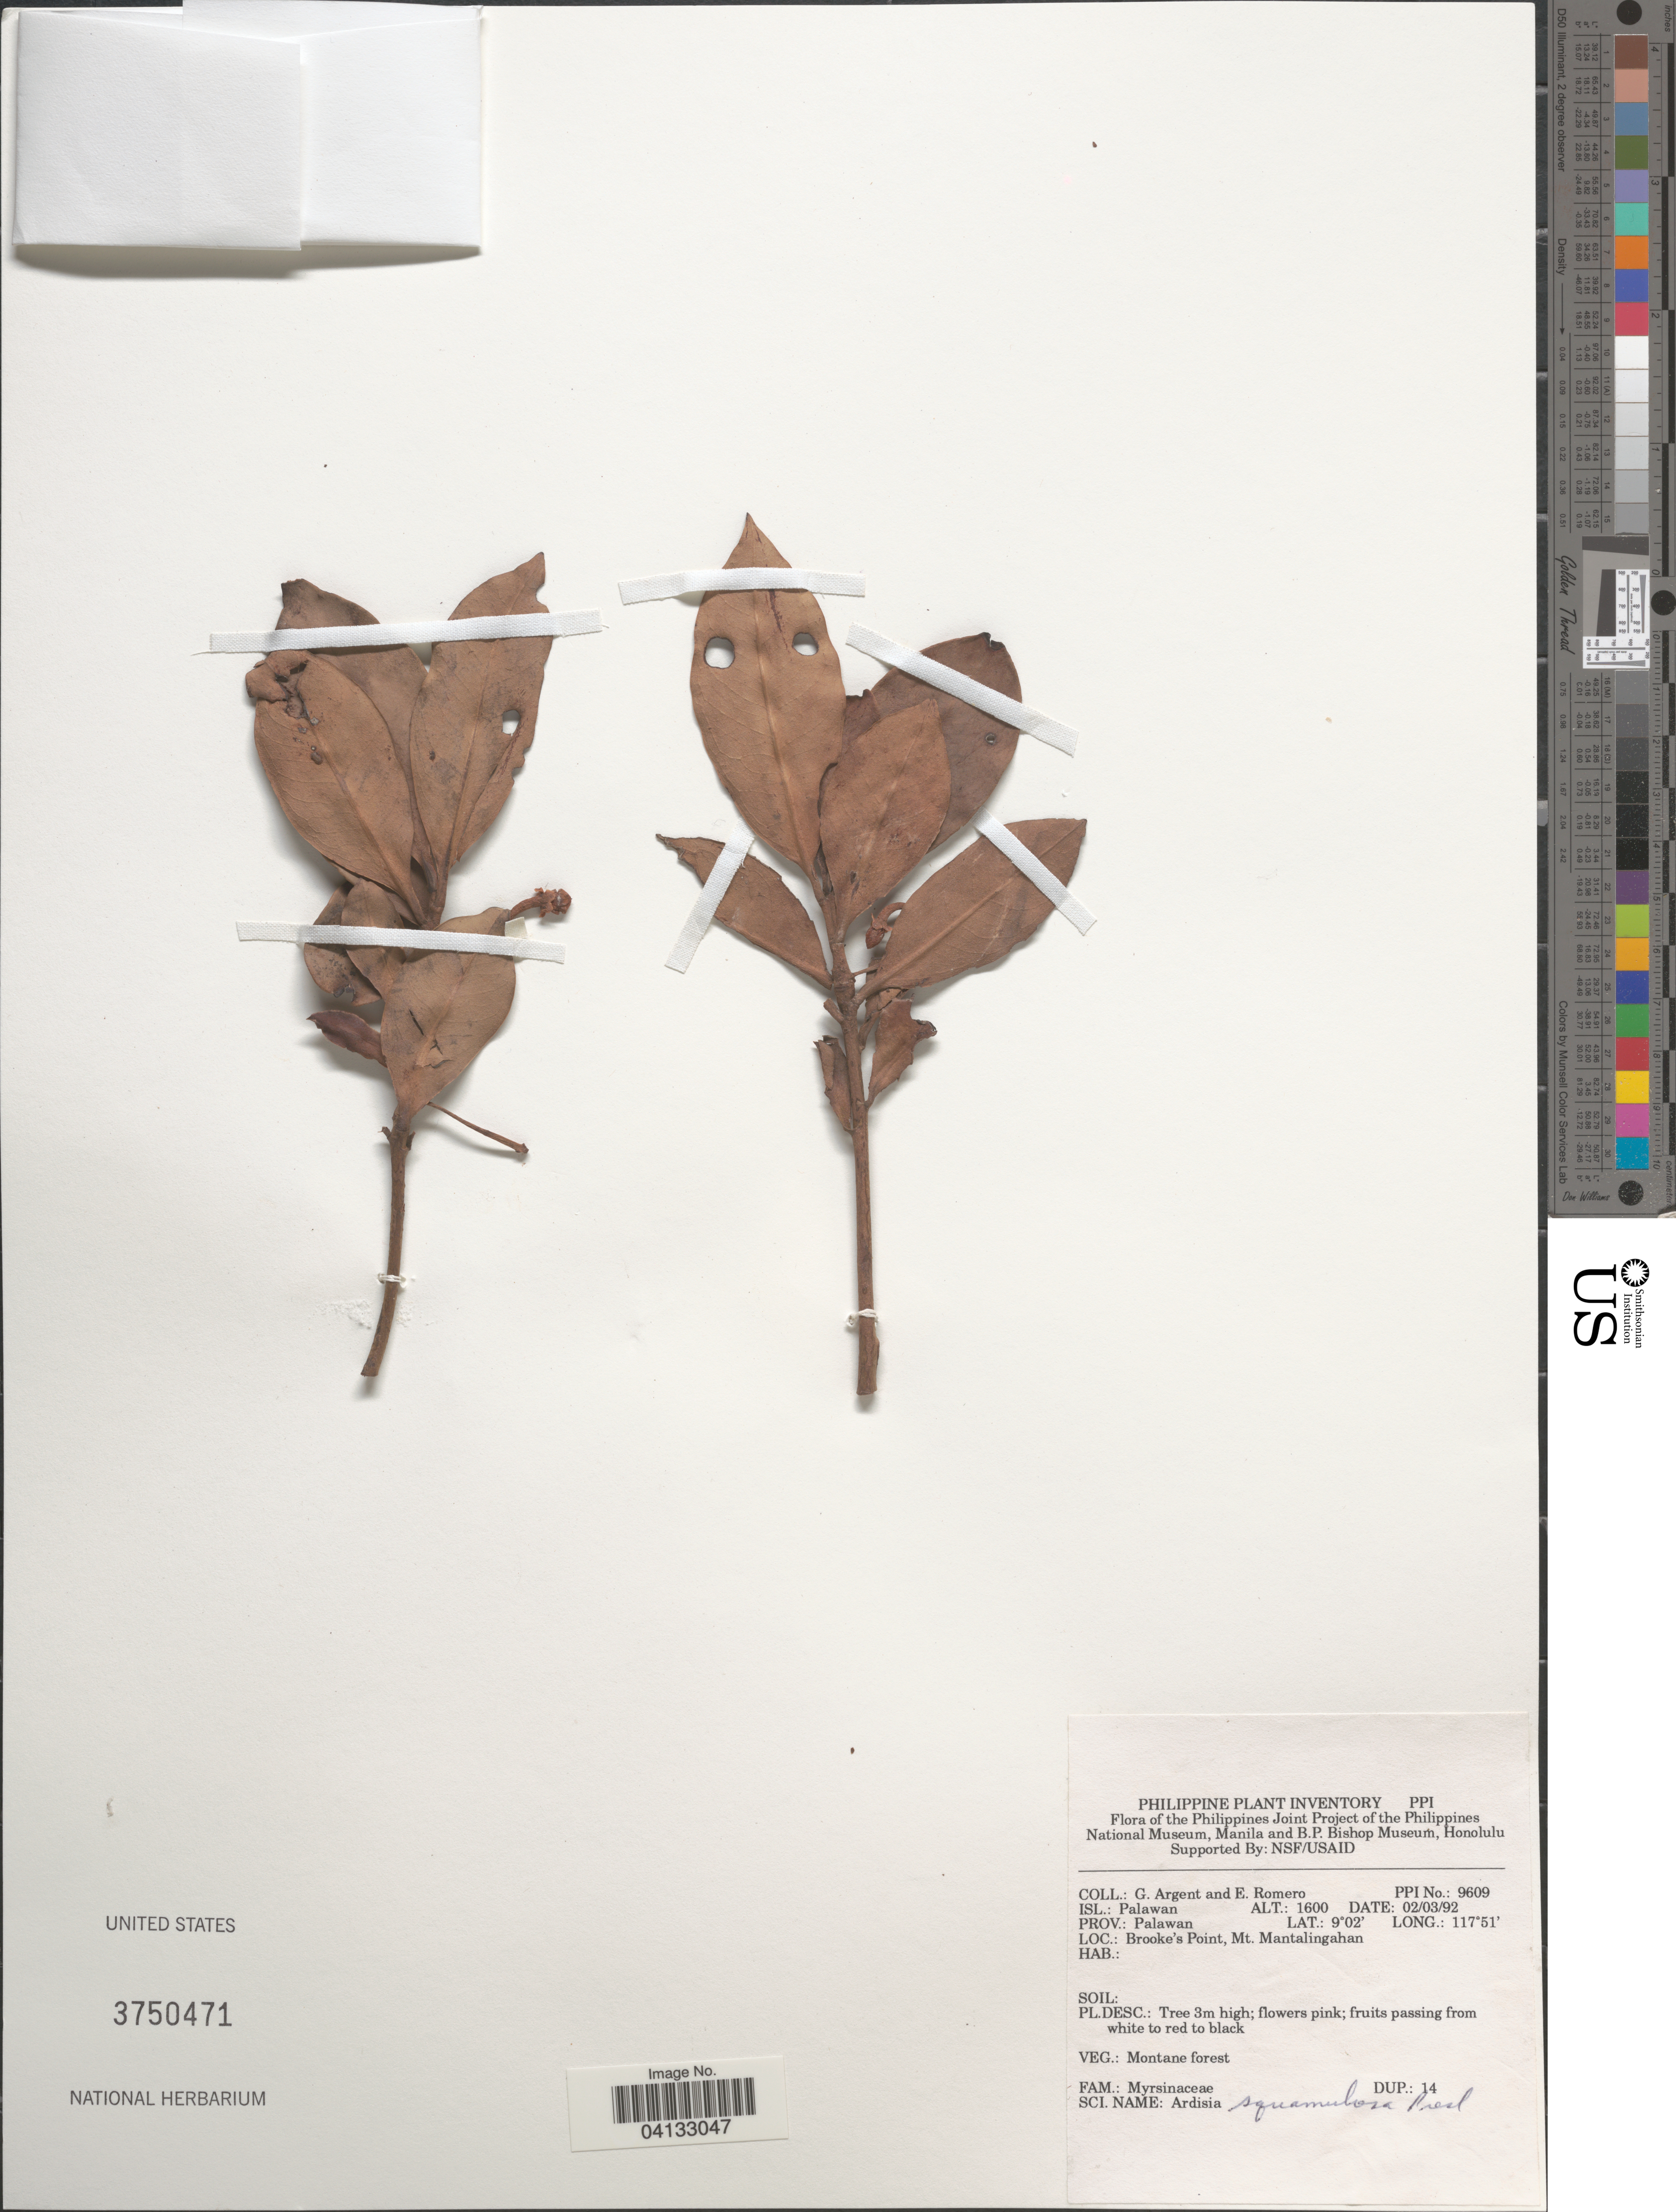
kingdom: Plantae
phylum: Tracheophyta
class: Magnoliopsida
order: Ericales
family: Primulaceae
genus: Ardisia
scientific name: Ardisia squamulosa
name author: C. Presl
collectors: G. Argent & E. Romero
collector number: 9609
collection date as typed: Transcribed d/m/y: 2/3/92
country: Philippines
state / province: Mimaropa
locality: Isl.: Palawan. Prov.: Palawan. Brooke's Point, Mt. Mantalingahan.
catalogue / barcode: US 3750471